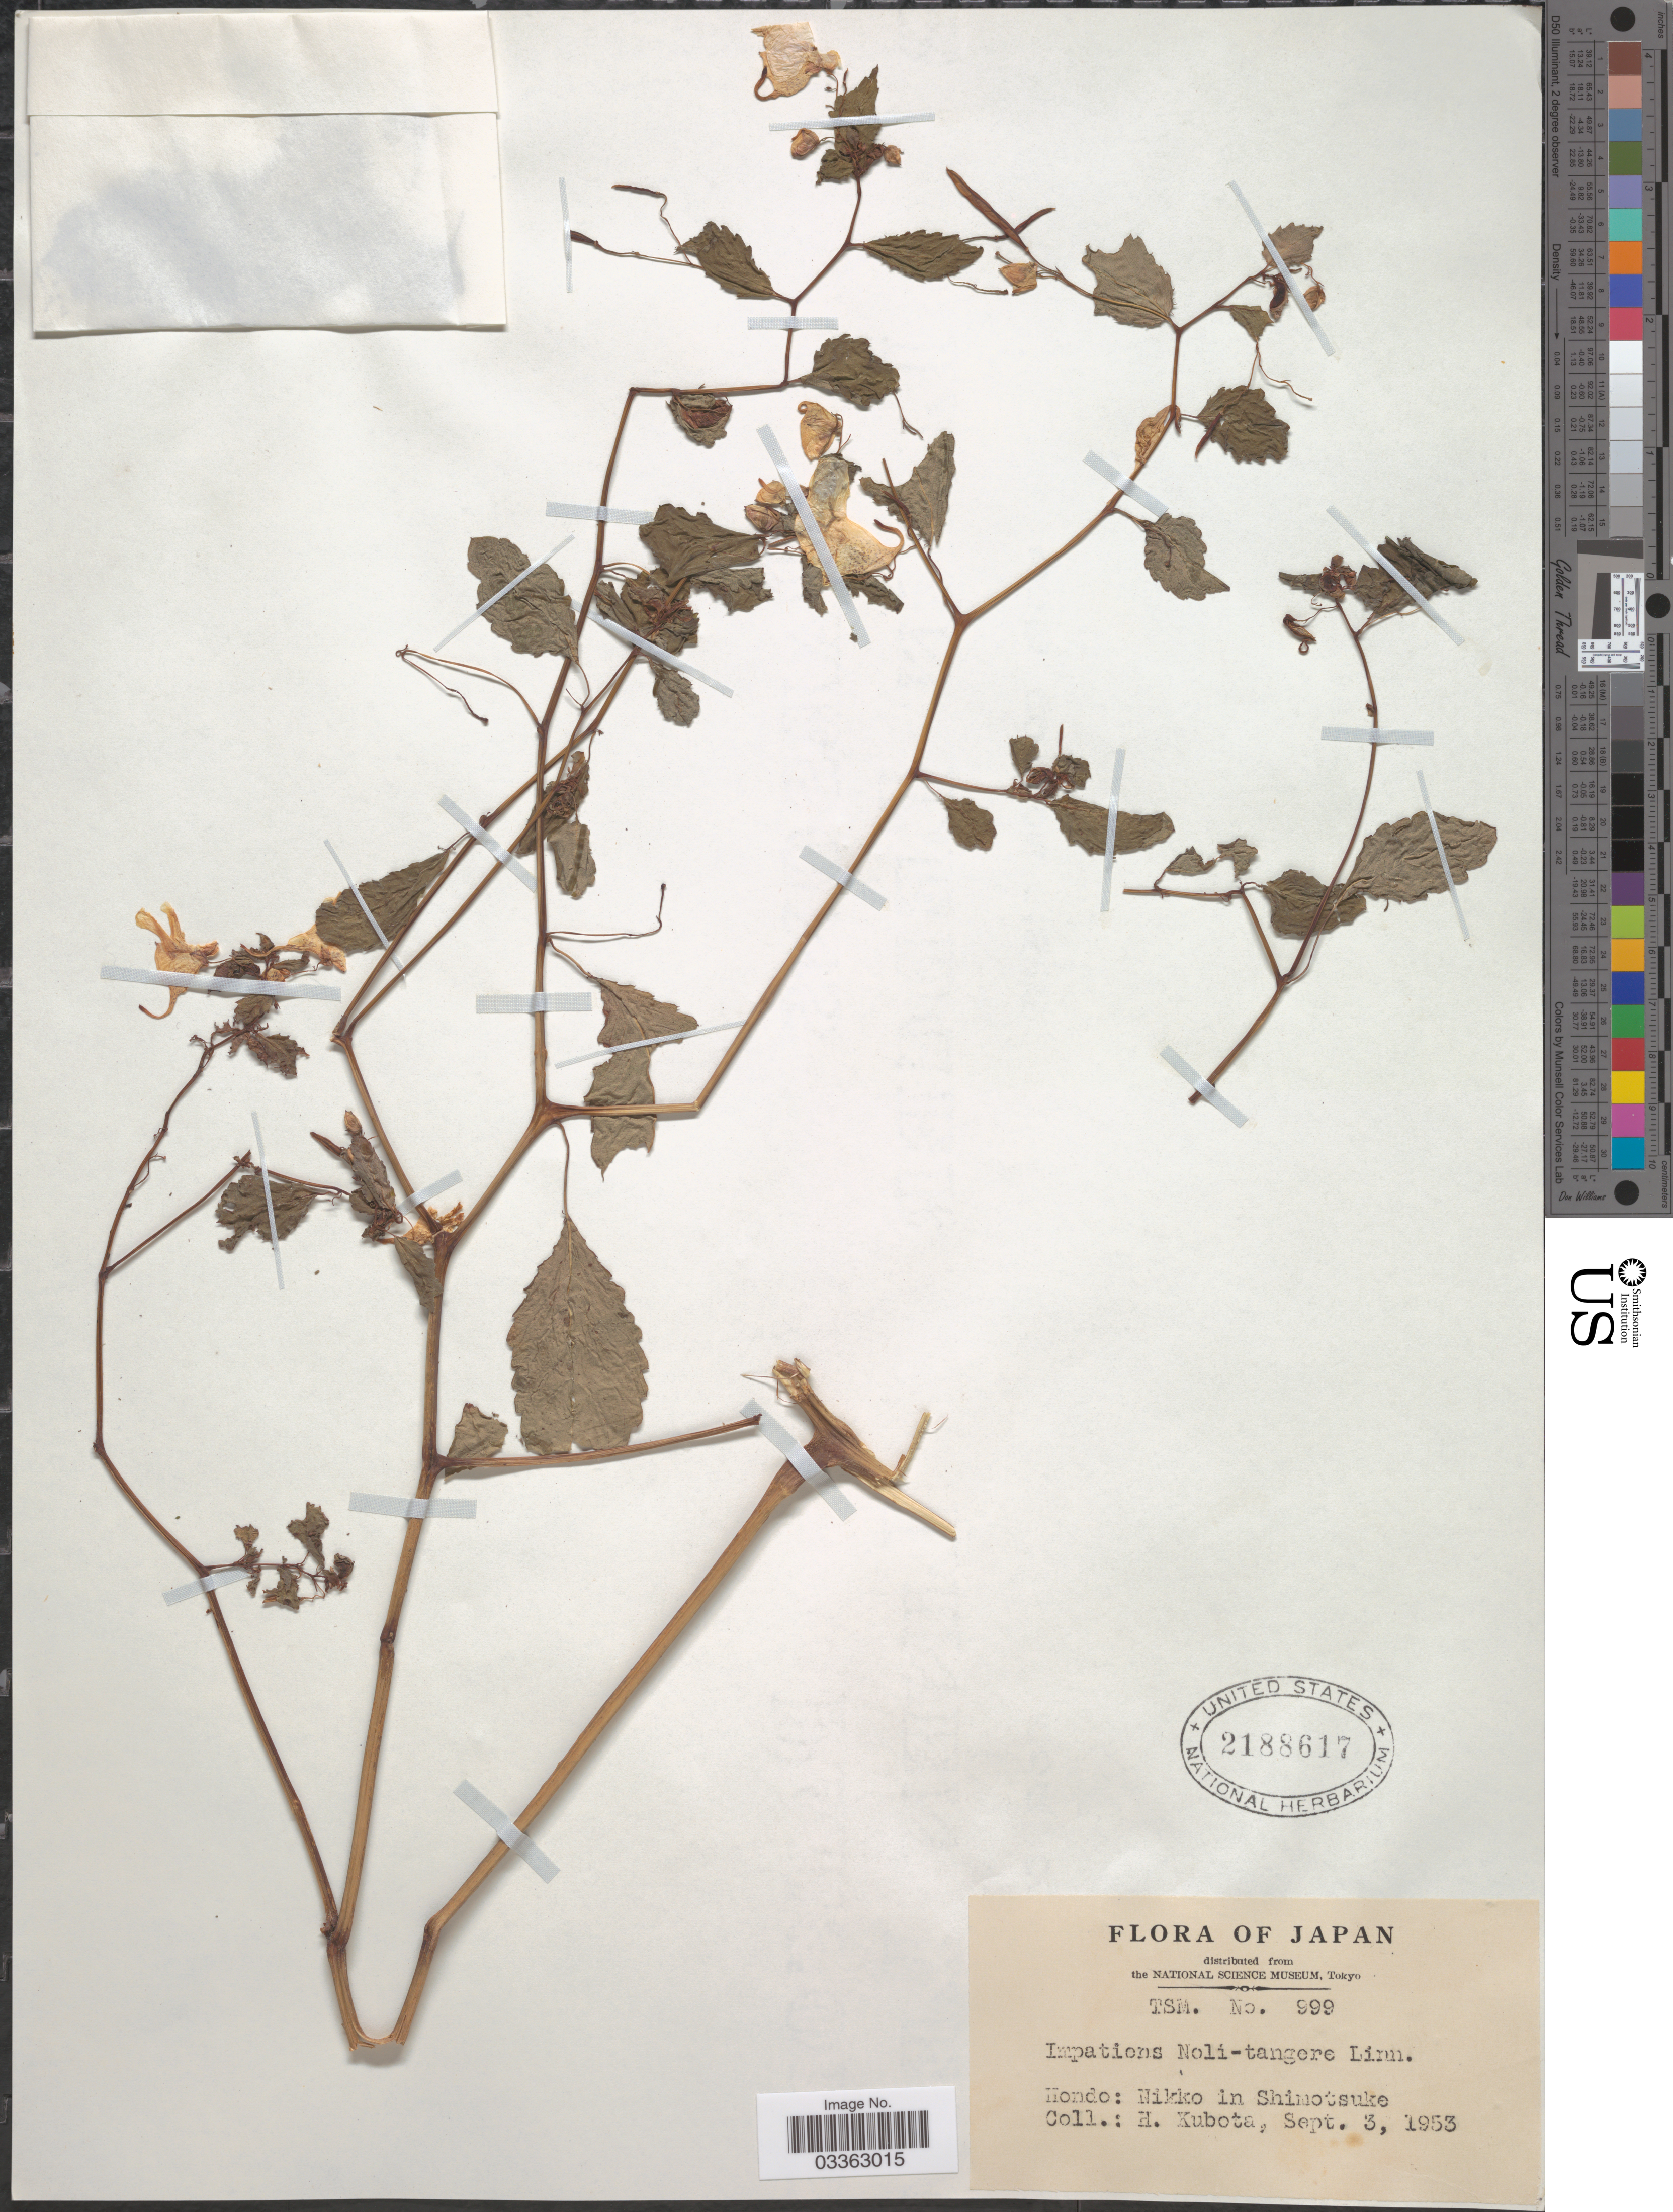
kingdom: Plantae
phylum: Tracheophyta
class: Magnoliopsida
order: Ericales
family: Balsaminaceae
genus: Impatiens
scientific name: Impatiens noli-tangere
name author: L.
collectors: H. Kubota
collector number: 999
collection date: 1953-09-03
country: Japan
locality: Hondo: Nikko in Shimotsuke.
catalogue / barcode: US 2188617